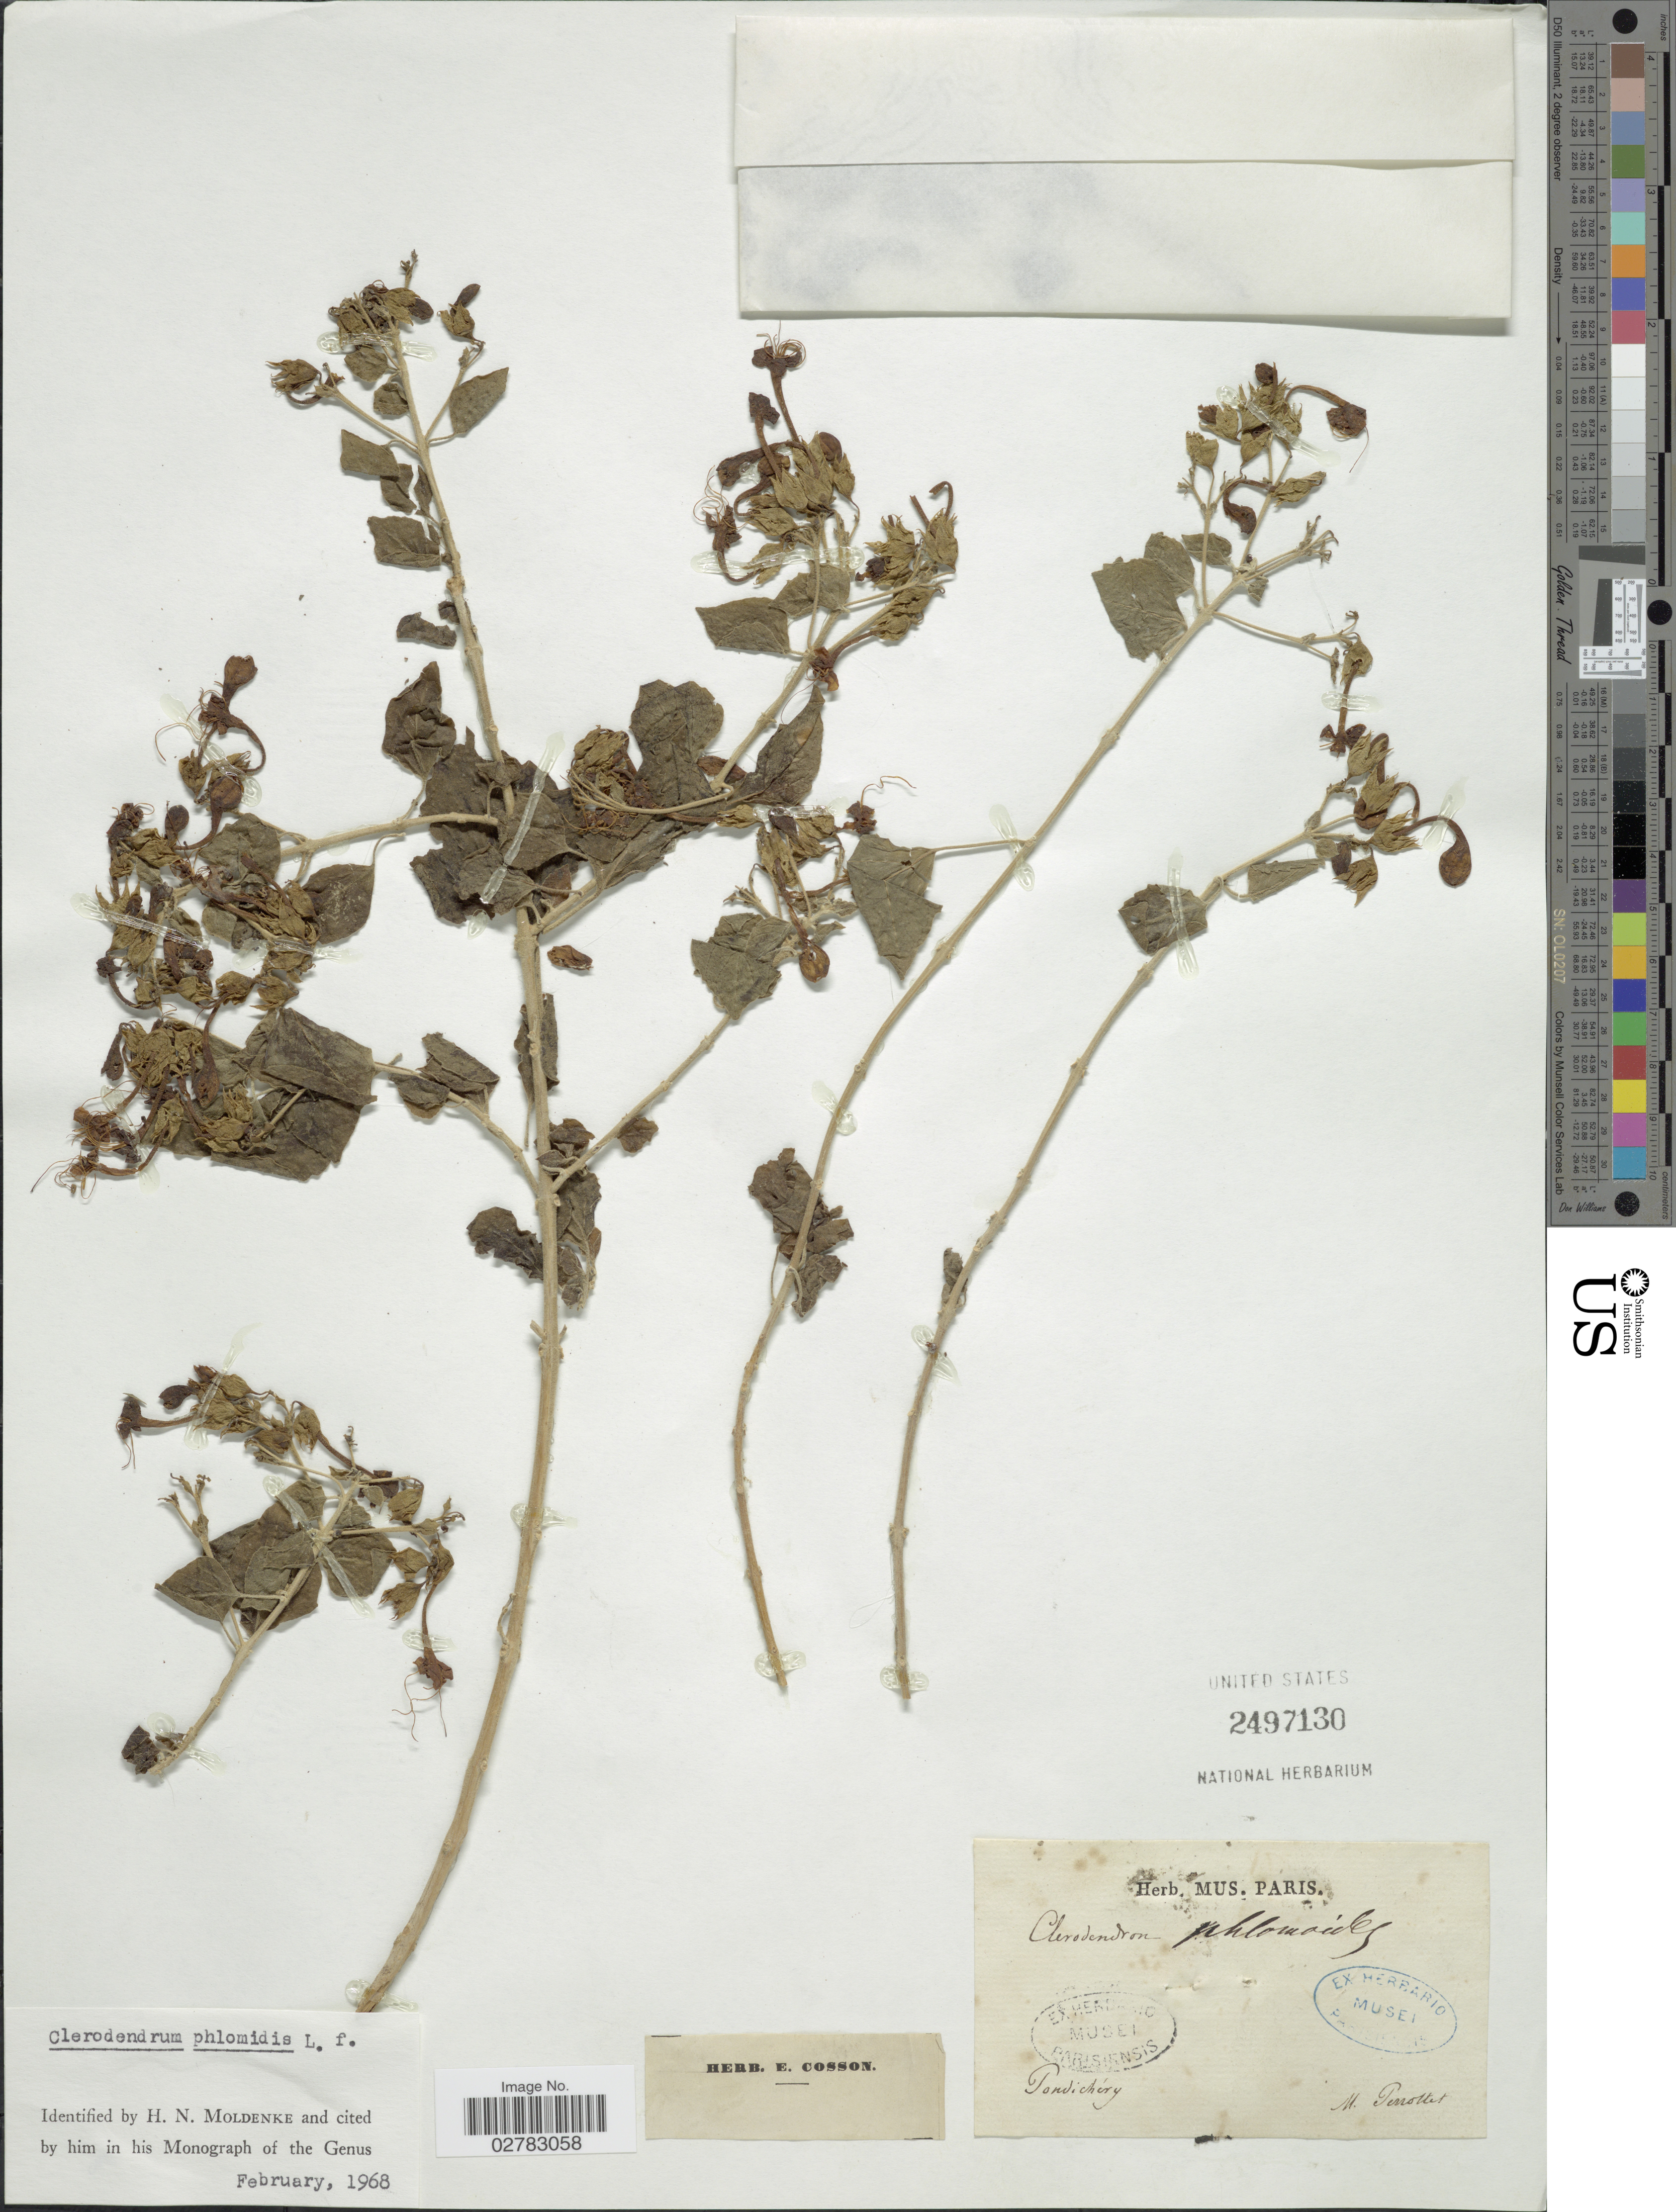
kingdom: Plantae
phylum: Tracheophyta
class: Magnoliopsida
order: Lamiales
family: Lamiaceae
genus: Clerodendrum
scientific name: Clerodendrum phlomidis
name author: L. f.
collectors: G. Perrottet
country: India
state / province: Pondicherry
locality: Pondichery.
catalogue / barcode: US 2497130